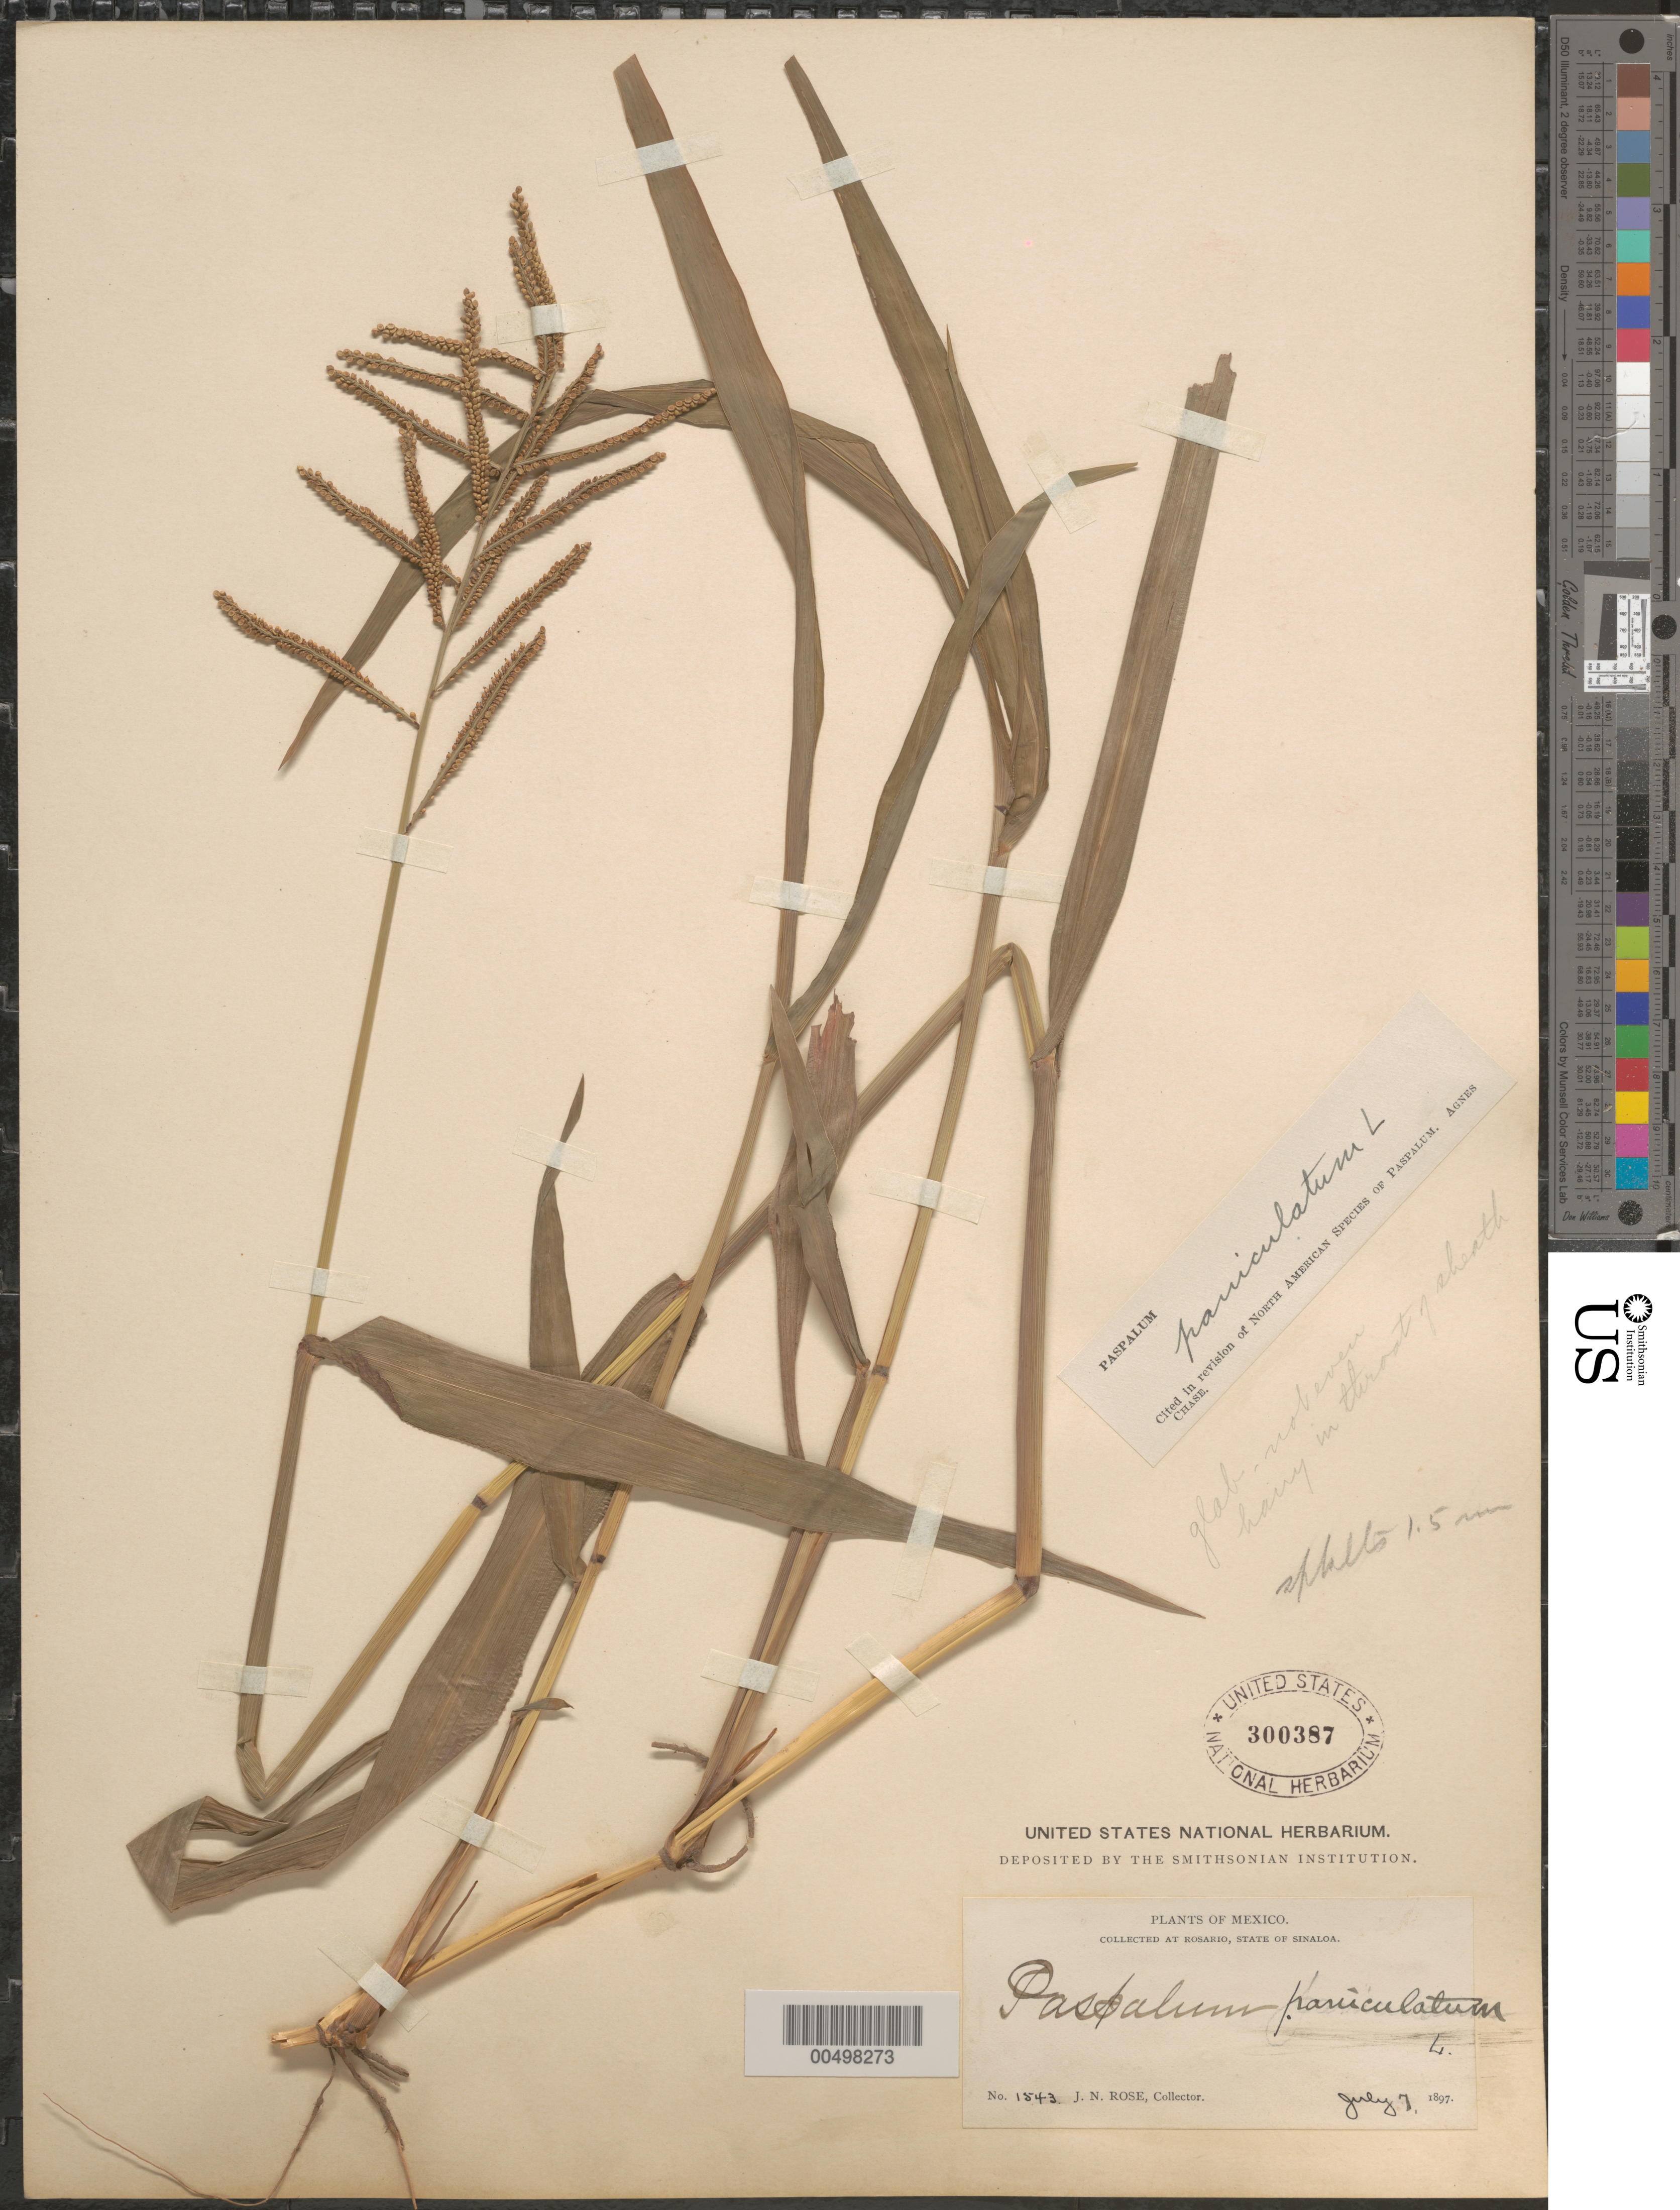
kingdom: Plantae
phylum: Tracheophyta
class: Liliopsida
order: Poales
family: Poaceae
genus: Paspalum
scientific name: Paspalum paniculatum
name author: L.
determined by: Chase, [M.] Agnes, (US)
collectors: J. N. Rose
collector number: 1543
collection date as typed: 7 Jul 1897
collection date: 1897-07-07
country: Mexico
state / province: Sinaloa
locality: Rosario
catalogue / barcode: US 300387